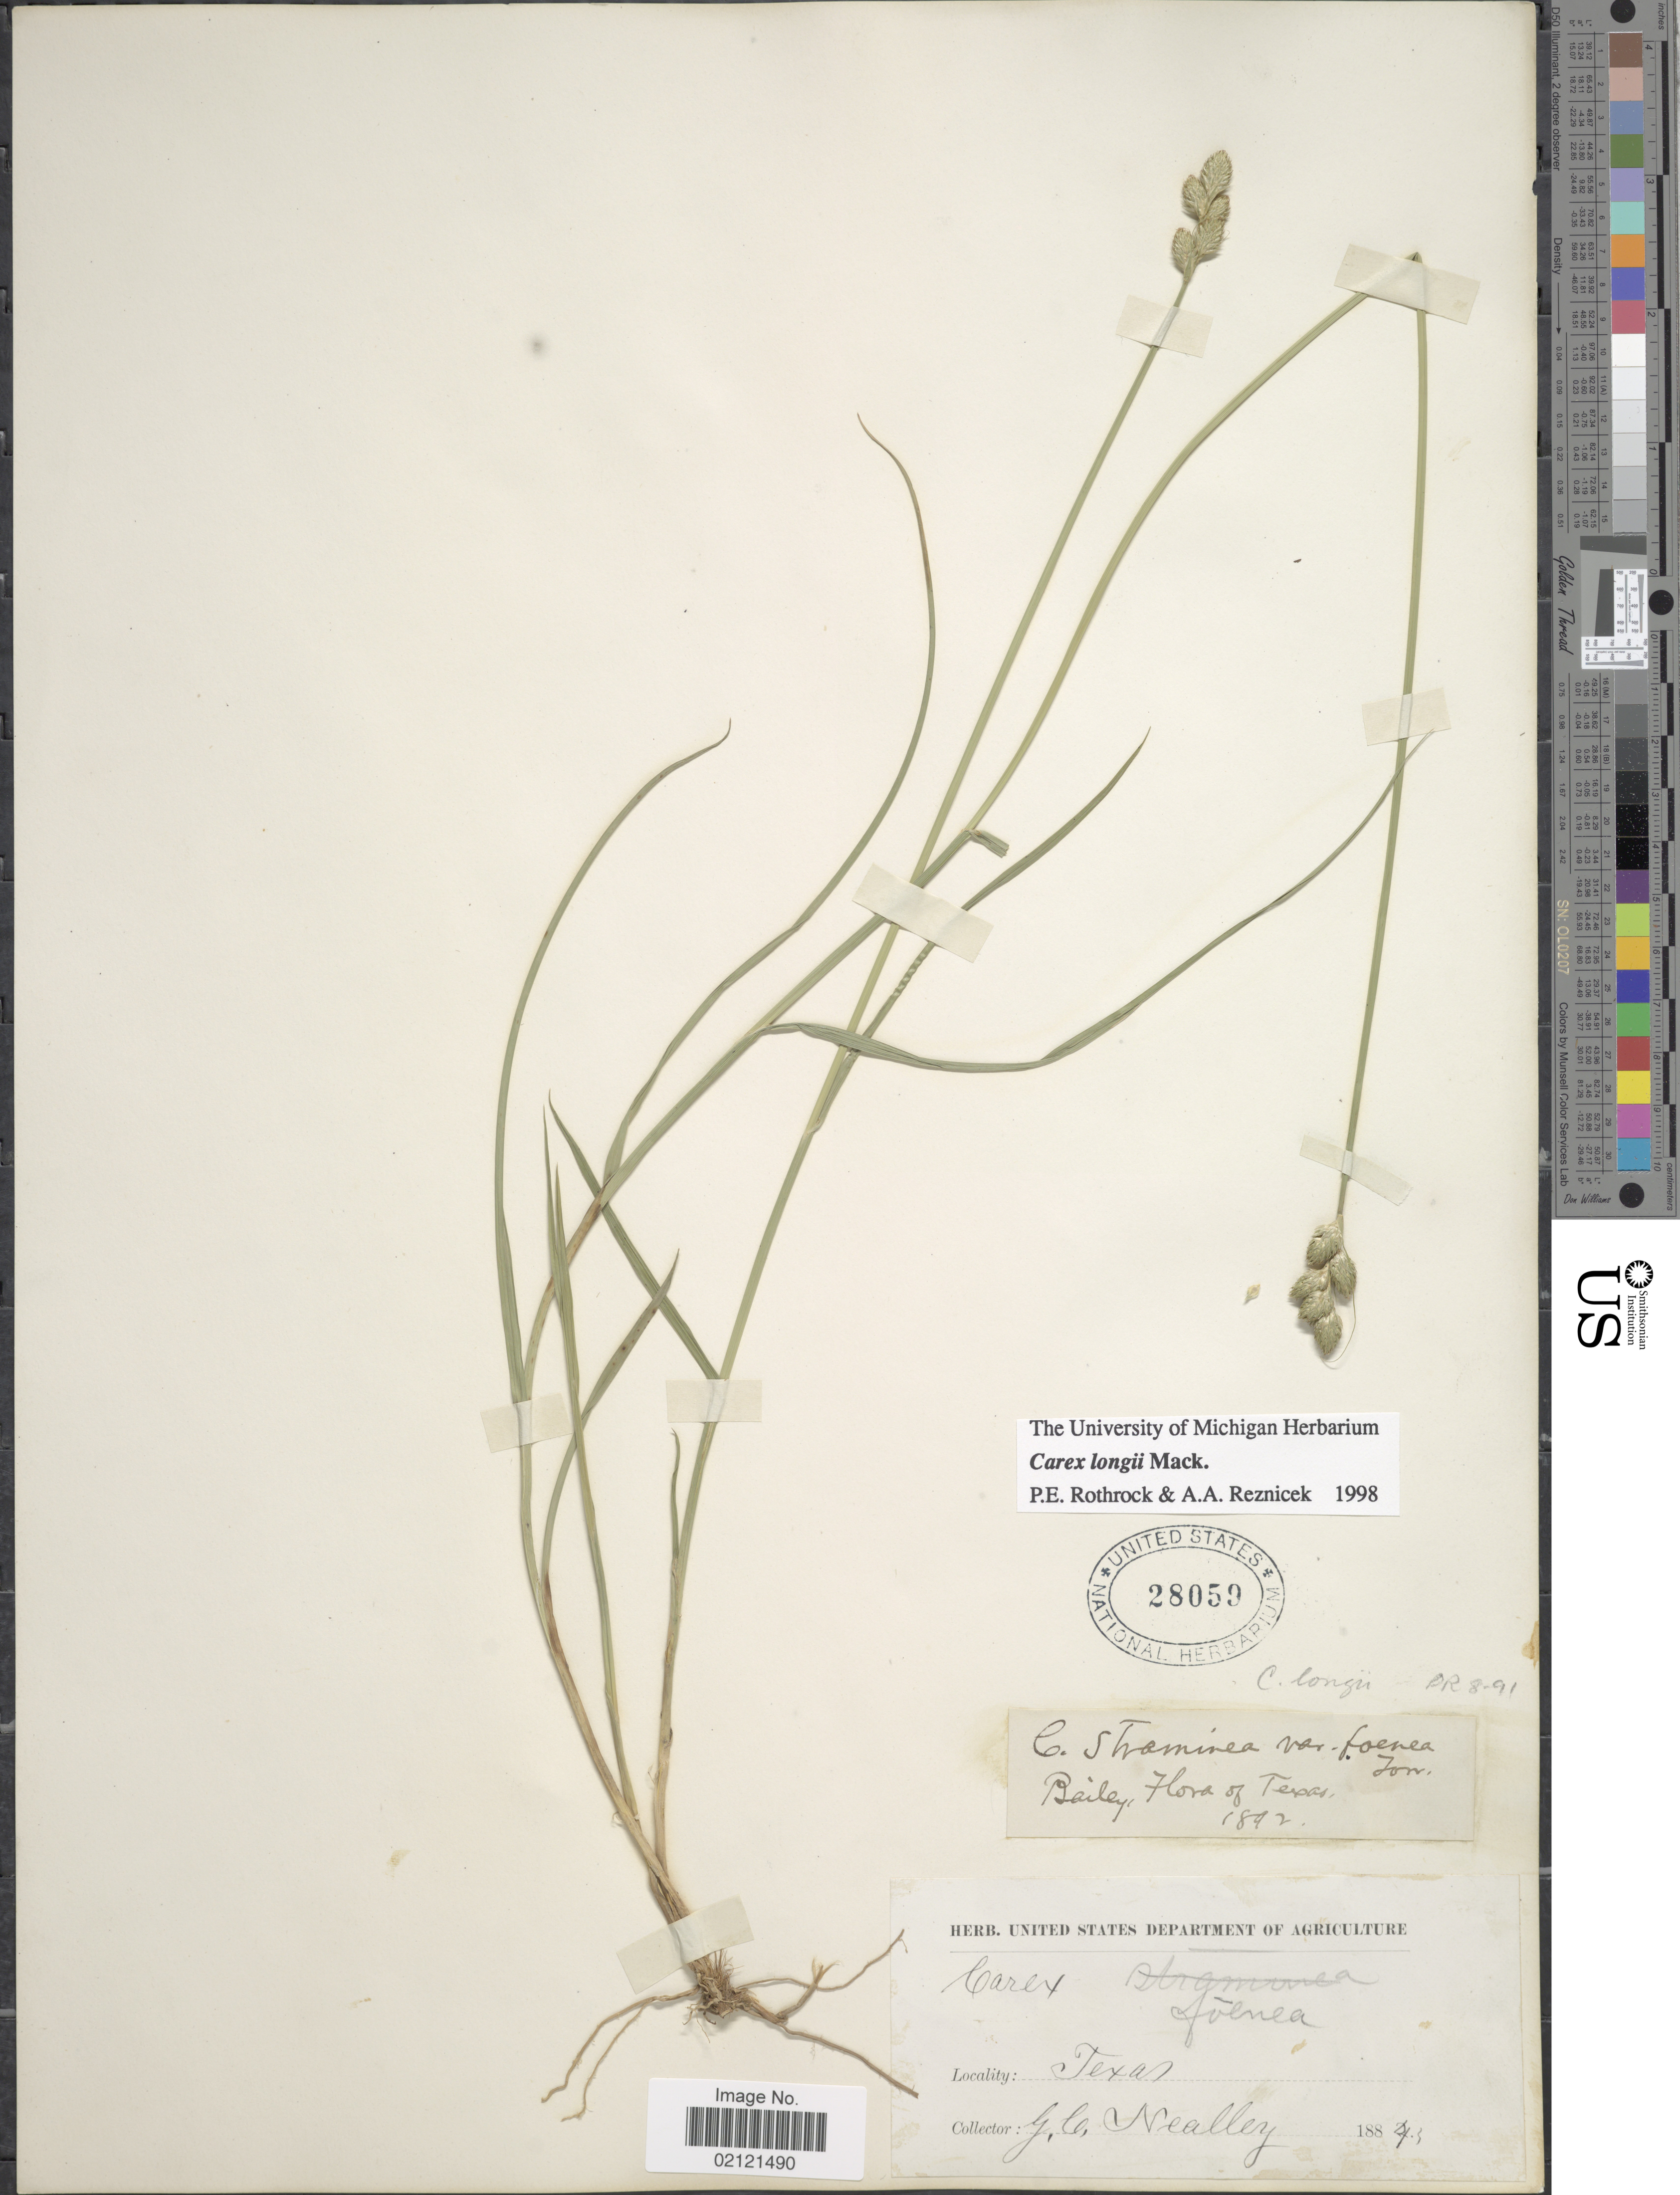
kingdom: Plantae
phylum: Tracheophyta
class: Liliopsida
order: Poales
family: Cyperaceae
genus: Carex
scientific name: Carex longii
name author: Mack.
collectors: G. C. Nealley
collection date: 1884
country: United States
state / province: Texas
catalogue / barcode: US 28059